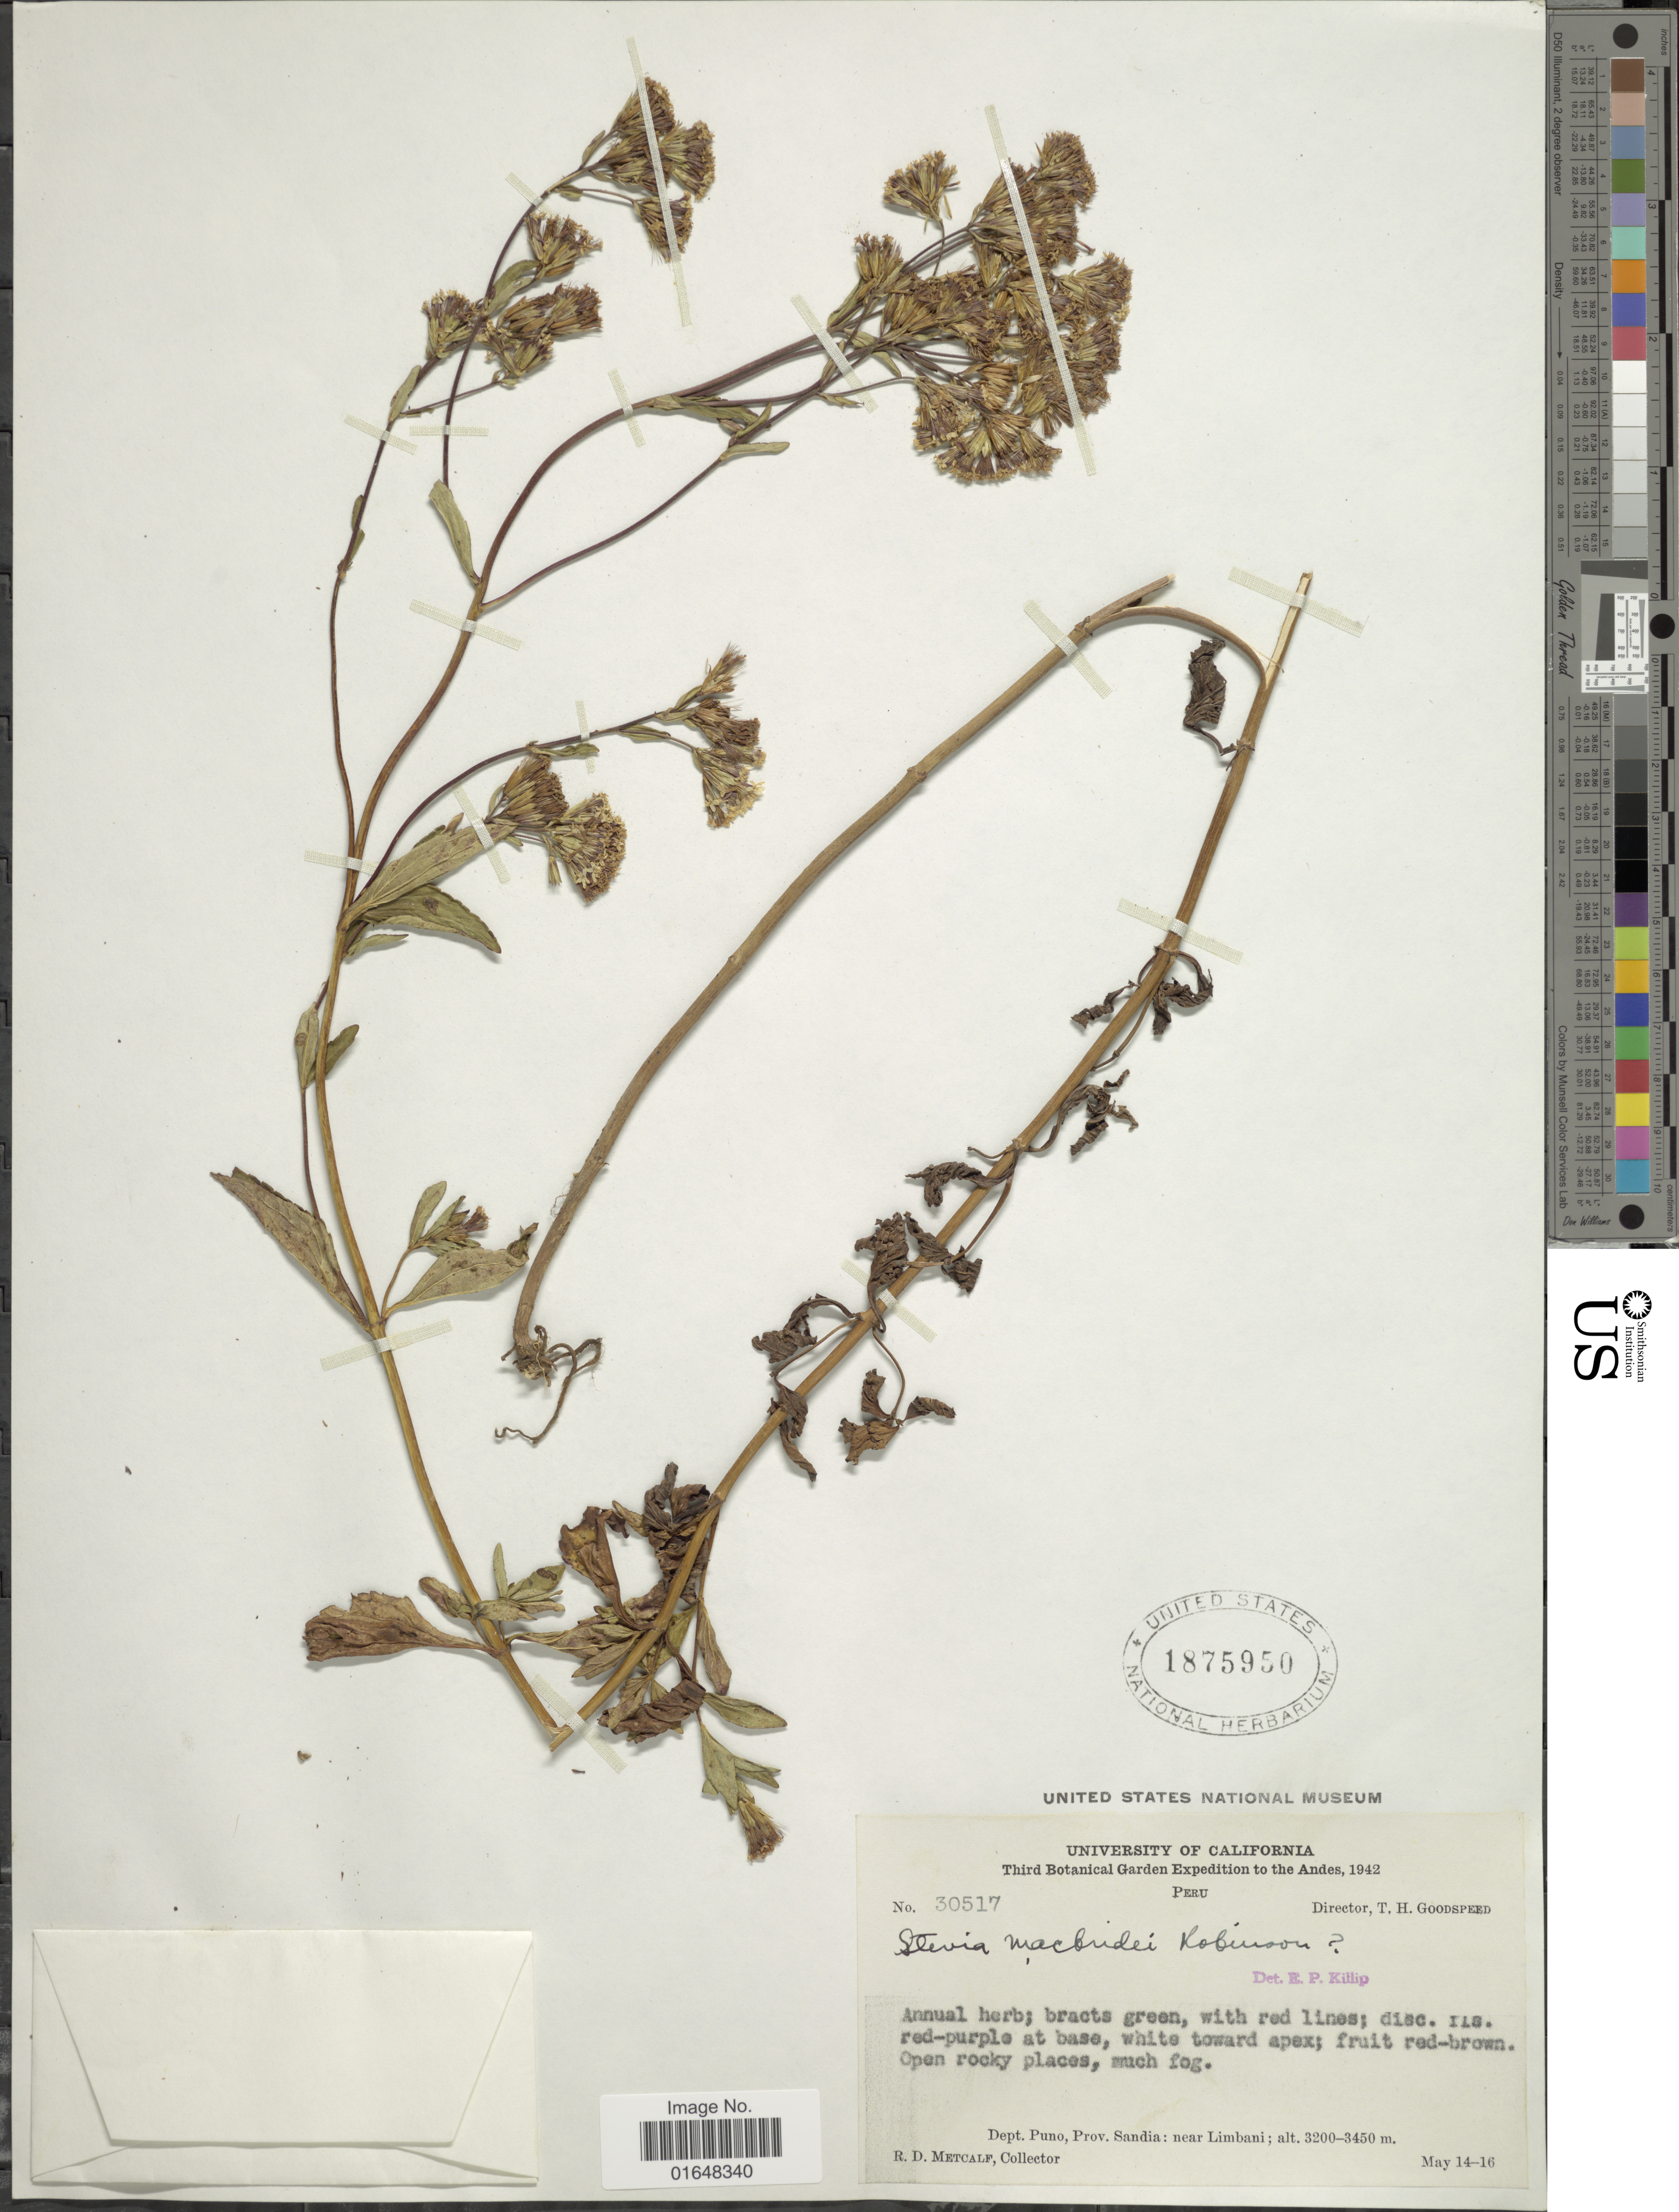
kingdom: Plantae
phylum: Tracheophyta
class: Magnoliopsida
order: Asterales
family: Asteraceae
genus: Stevia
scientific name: Stevia macbridei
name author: B.L. Rob.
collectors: R. D. Metcalf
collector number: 30517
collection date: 1942-05-14/1942-05-16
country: Peru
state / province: Puno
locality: Dept. Puno, Prov. Sandia: near Limbani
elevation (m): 3200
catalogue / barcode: US 1875950